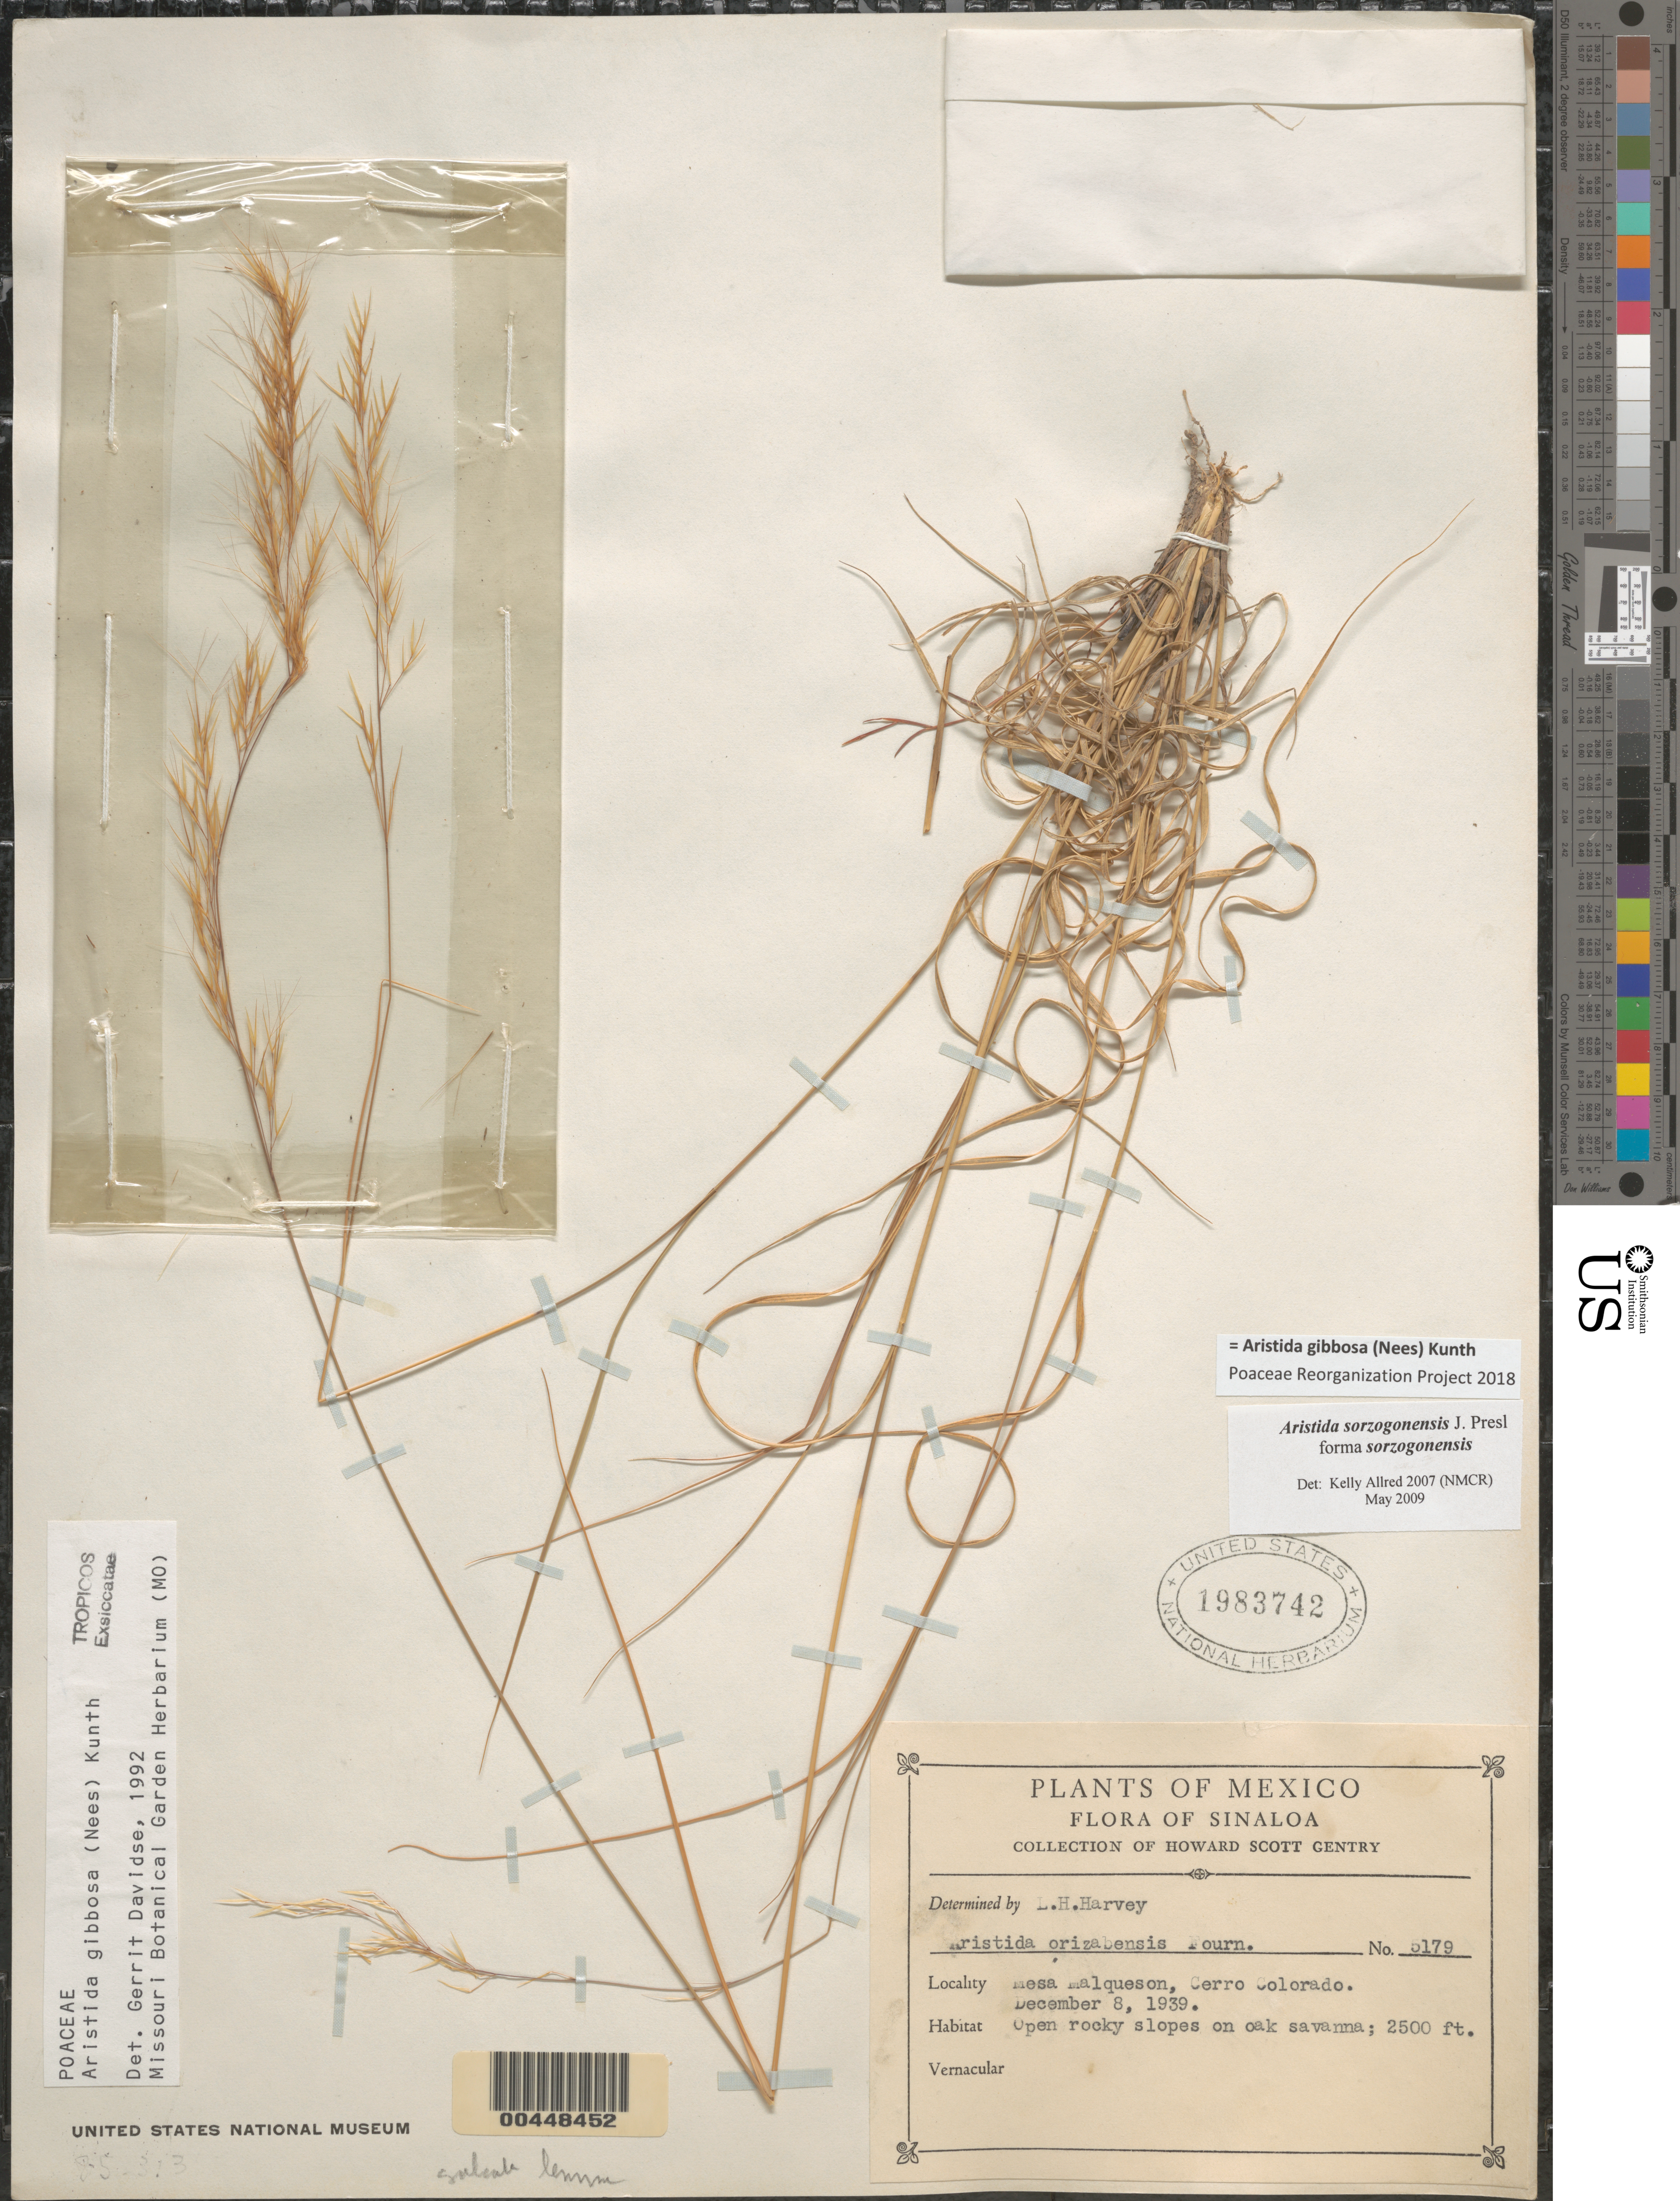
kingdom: Plantae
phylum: Tracheophyta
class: Liliopsida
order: Poales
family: Poaceae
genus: Aristida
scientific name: Aristida sorzogonensis f. sorzogonensis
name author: J. Presl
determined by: Davidse, Gerrit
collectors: H. S. Gentry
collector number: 5179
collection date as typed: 8 Dec 1939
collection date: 1939-12-08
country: Mexico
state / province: Sinaloa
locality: Mesa Malqueson, Cerro Colorado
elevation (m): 762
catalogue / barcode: US 1983742